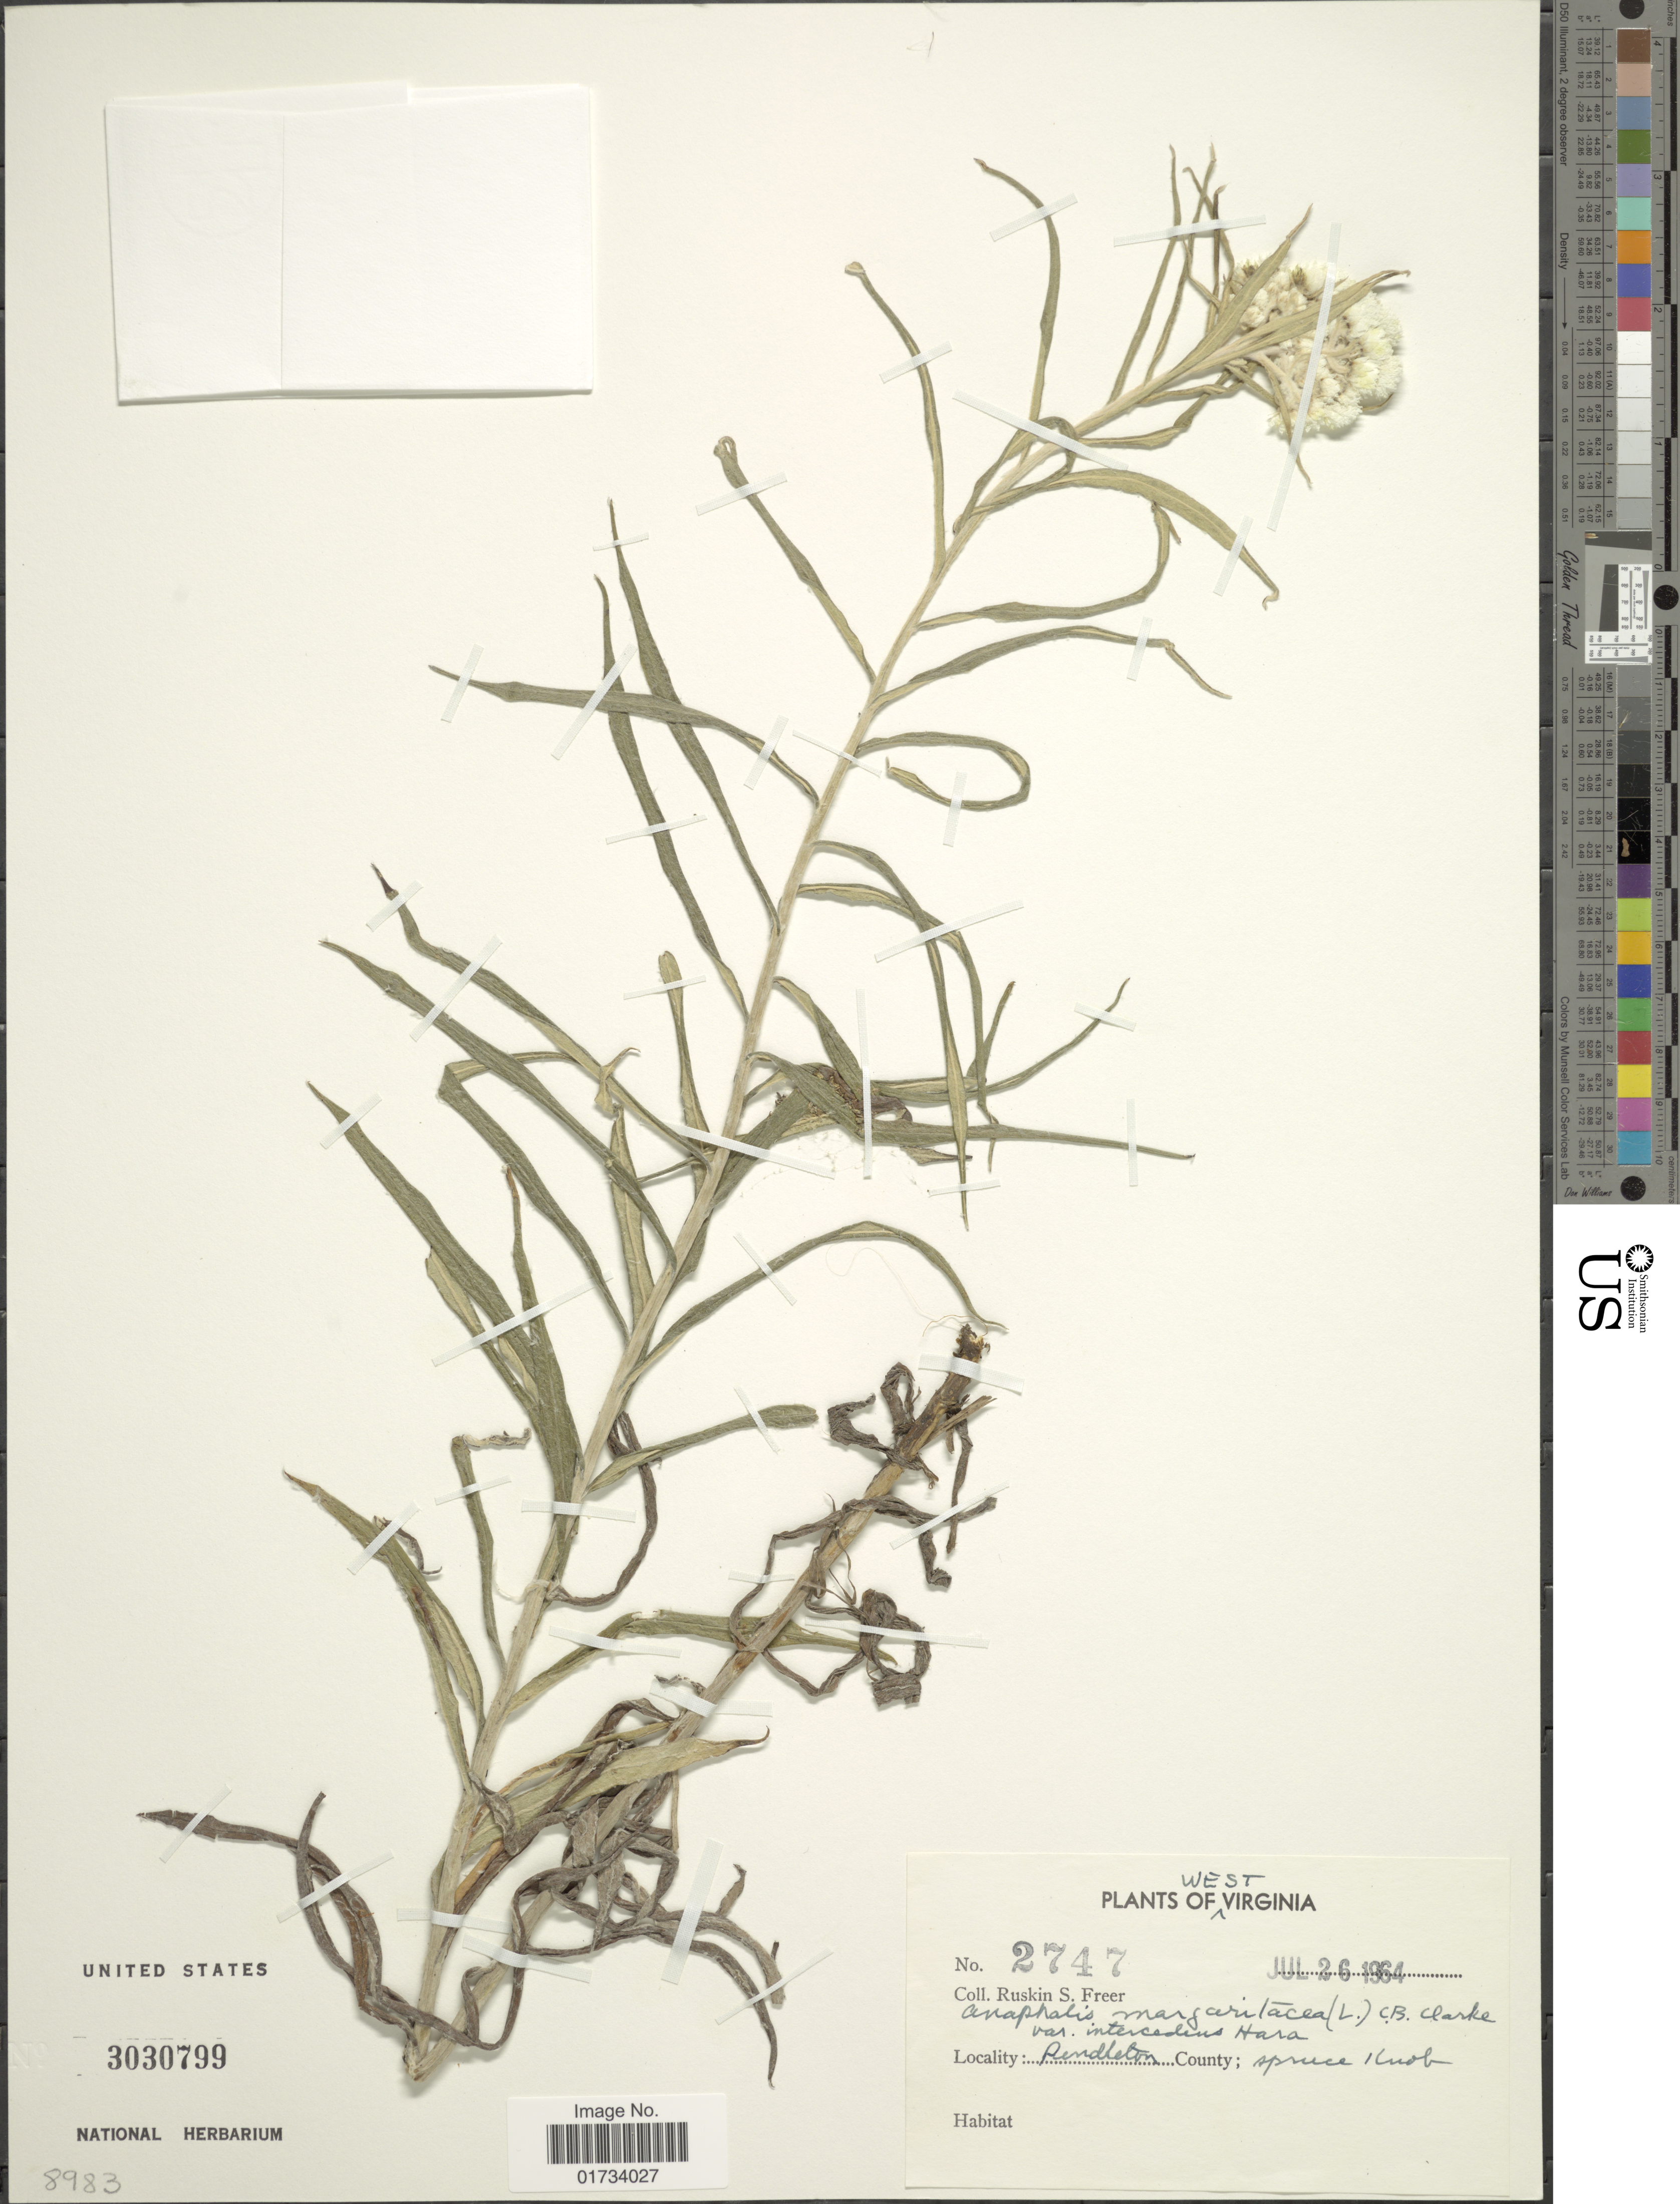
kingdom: Plantae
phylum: Tracheophyta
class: Magnoliopsida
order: Asterales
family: Asteraceae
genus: Anaphalis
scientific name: Anaphalis margaritacea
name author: (L.) Benth. & Hook. f.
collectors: R. Freer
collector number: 2747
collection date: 1964-07-26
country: United States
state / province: West Virginia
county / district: Pendleton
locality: Pendleton, County; spruce Knob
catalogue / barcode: US 3030799